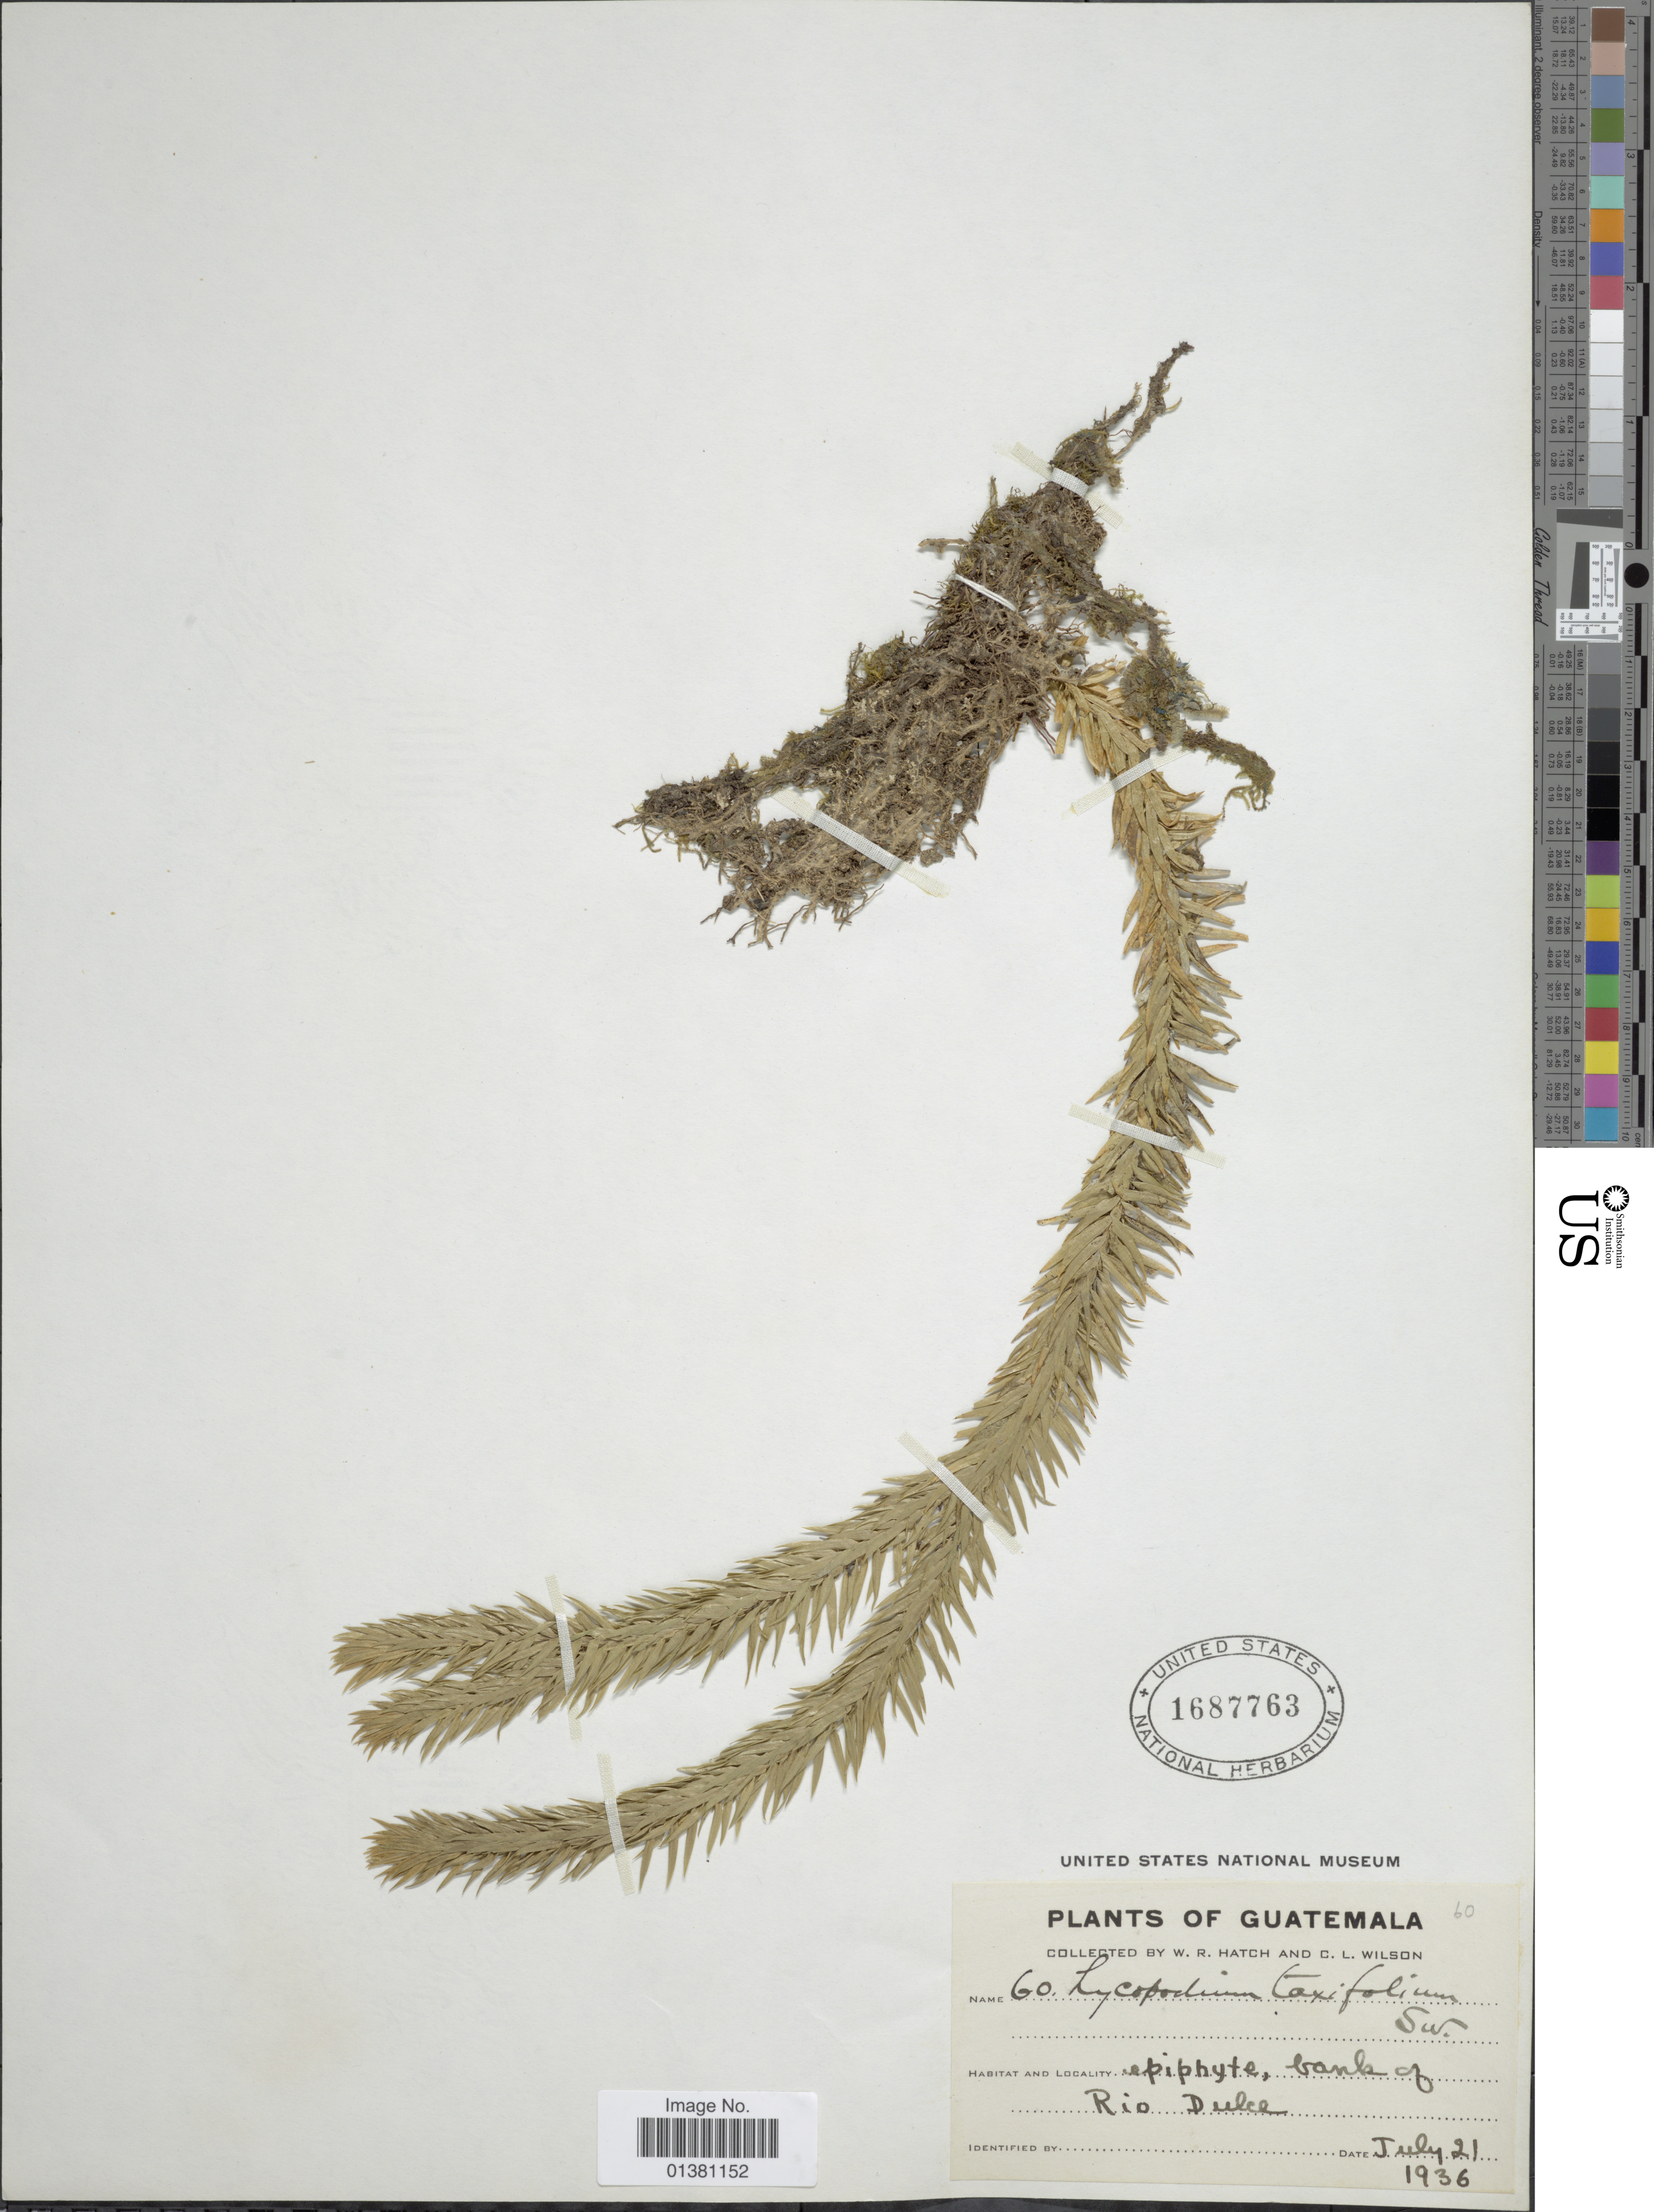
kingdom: Plantae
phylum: Tracheophyta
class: Lycopodiopsida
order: Lycopodiales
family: Lycopodiaceae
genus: Phlegmariurus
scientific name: Phlegmariurus taxifolius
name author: (Sw.) Á. Löve & D. Löve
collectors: W. Hatch & C. L. Wilson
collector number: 60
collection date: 1936-07-21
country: Guatemala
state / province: Guatemala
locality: Bank of Rio Dulce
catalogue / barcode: US 1687763